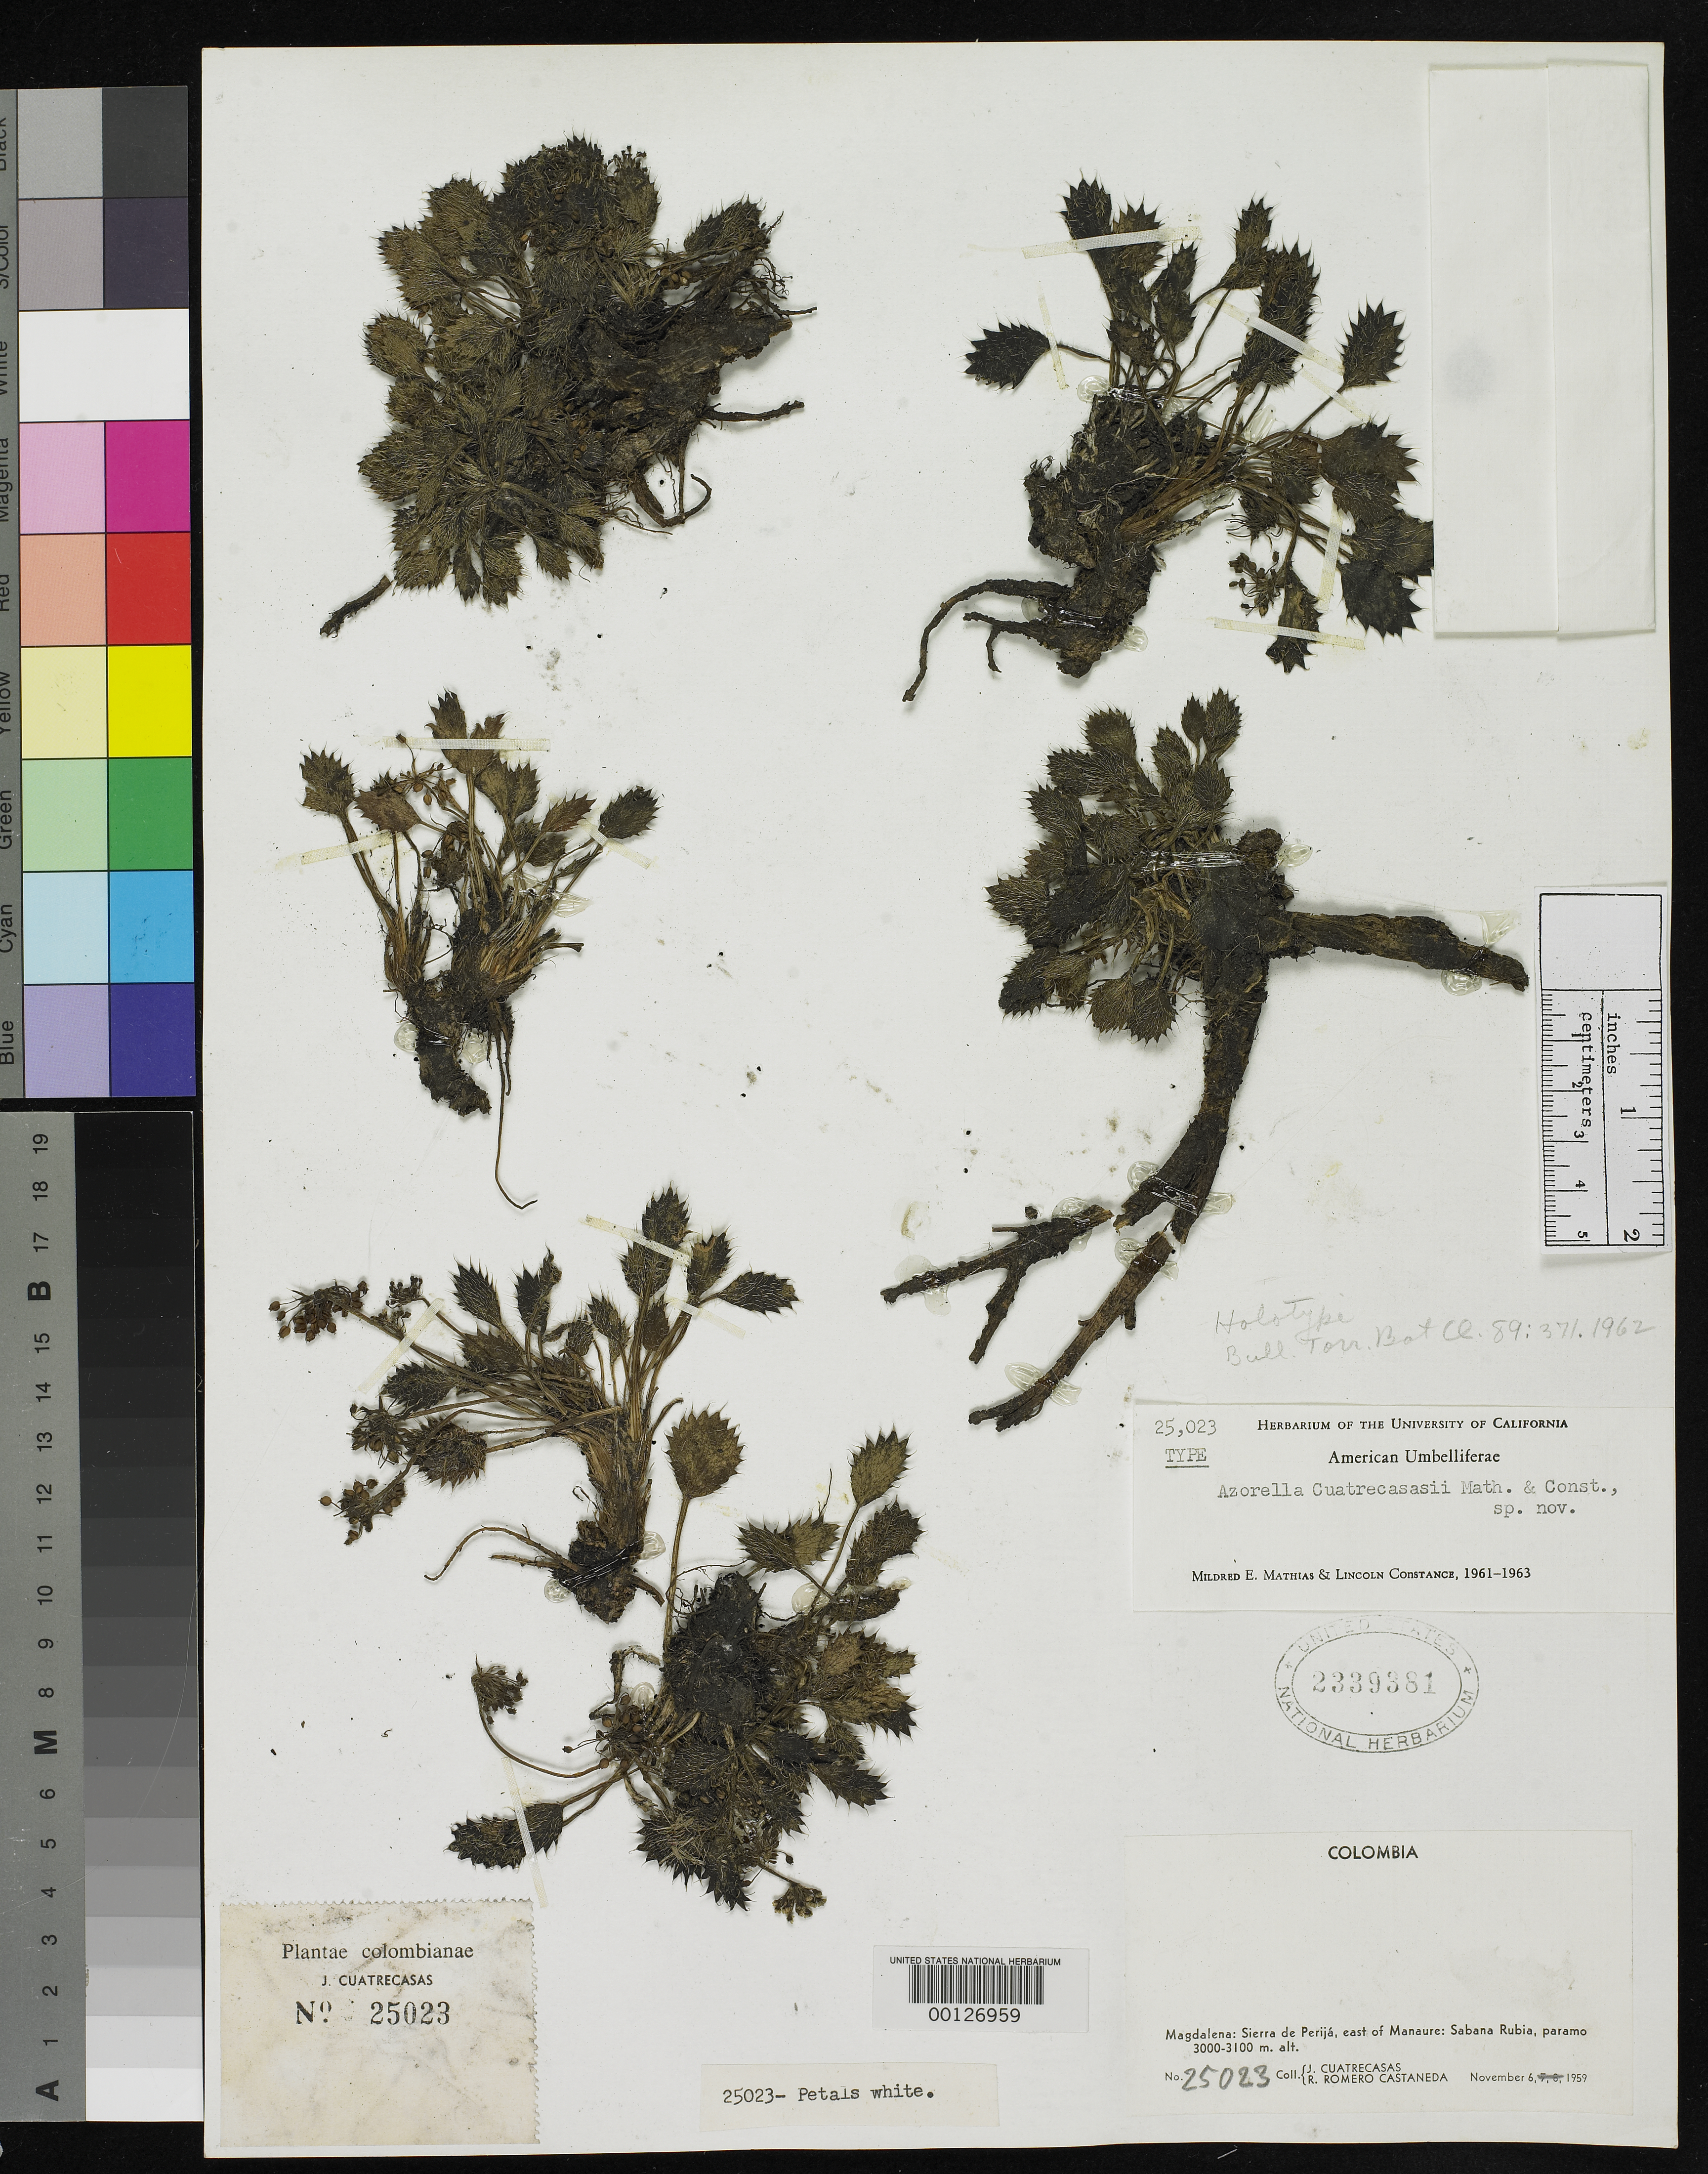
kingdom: Plantae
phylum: Tracheophyta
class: Magnoliopsida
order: Apiales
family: Apiaceae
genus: Azorella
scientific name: Azorella cuatrecasii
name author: Mathias & Constance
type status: Holotype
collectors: J. Cuatrecasas & R. Romero Castañeda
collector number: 25023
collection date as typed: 06 Nov 1959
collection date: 1959-11-06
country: Colombia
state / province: Magdalena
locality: Sierra de Perija, E of Manaure, Sabana Rubia, Paramo.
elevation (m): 3000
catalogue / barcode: US 2339381